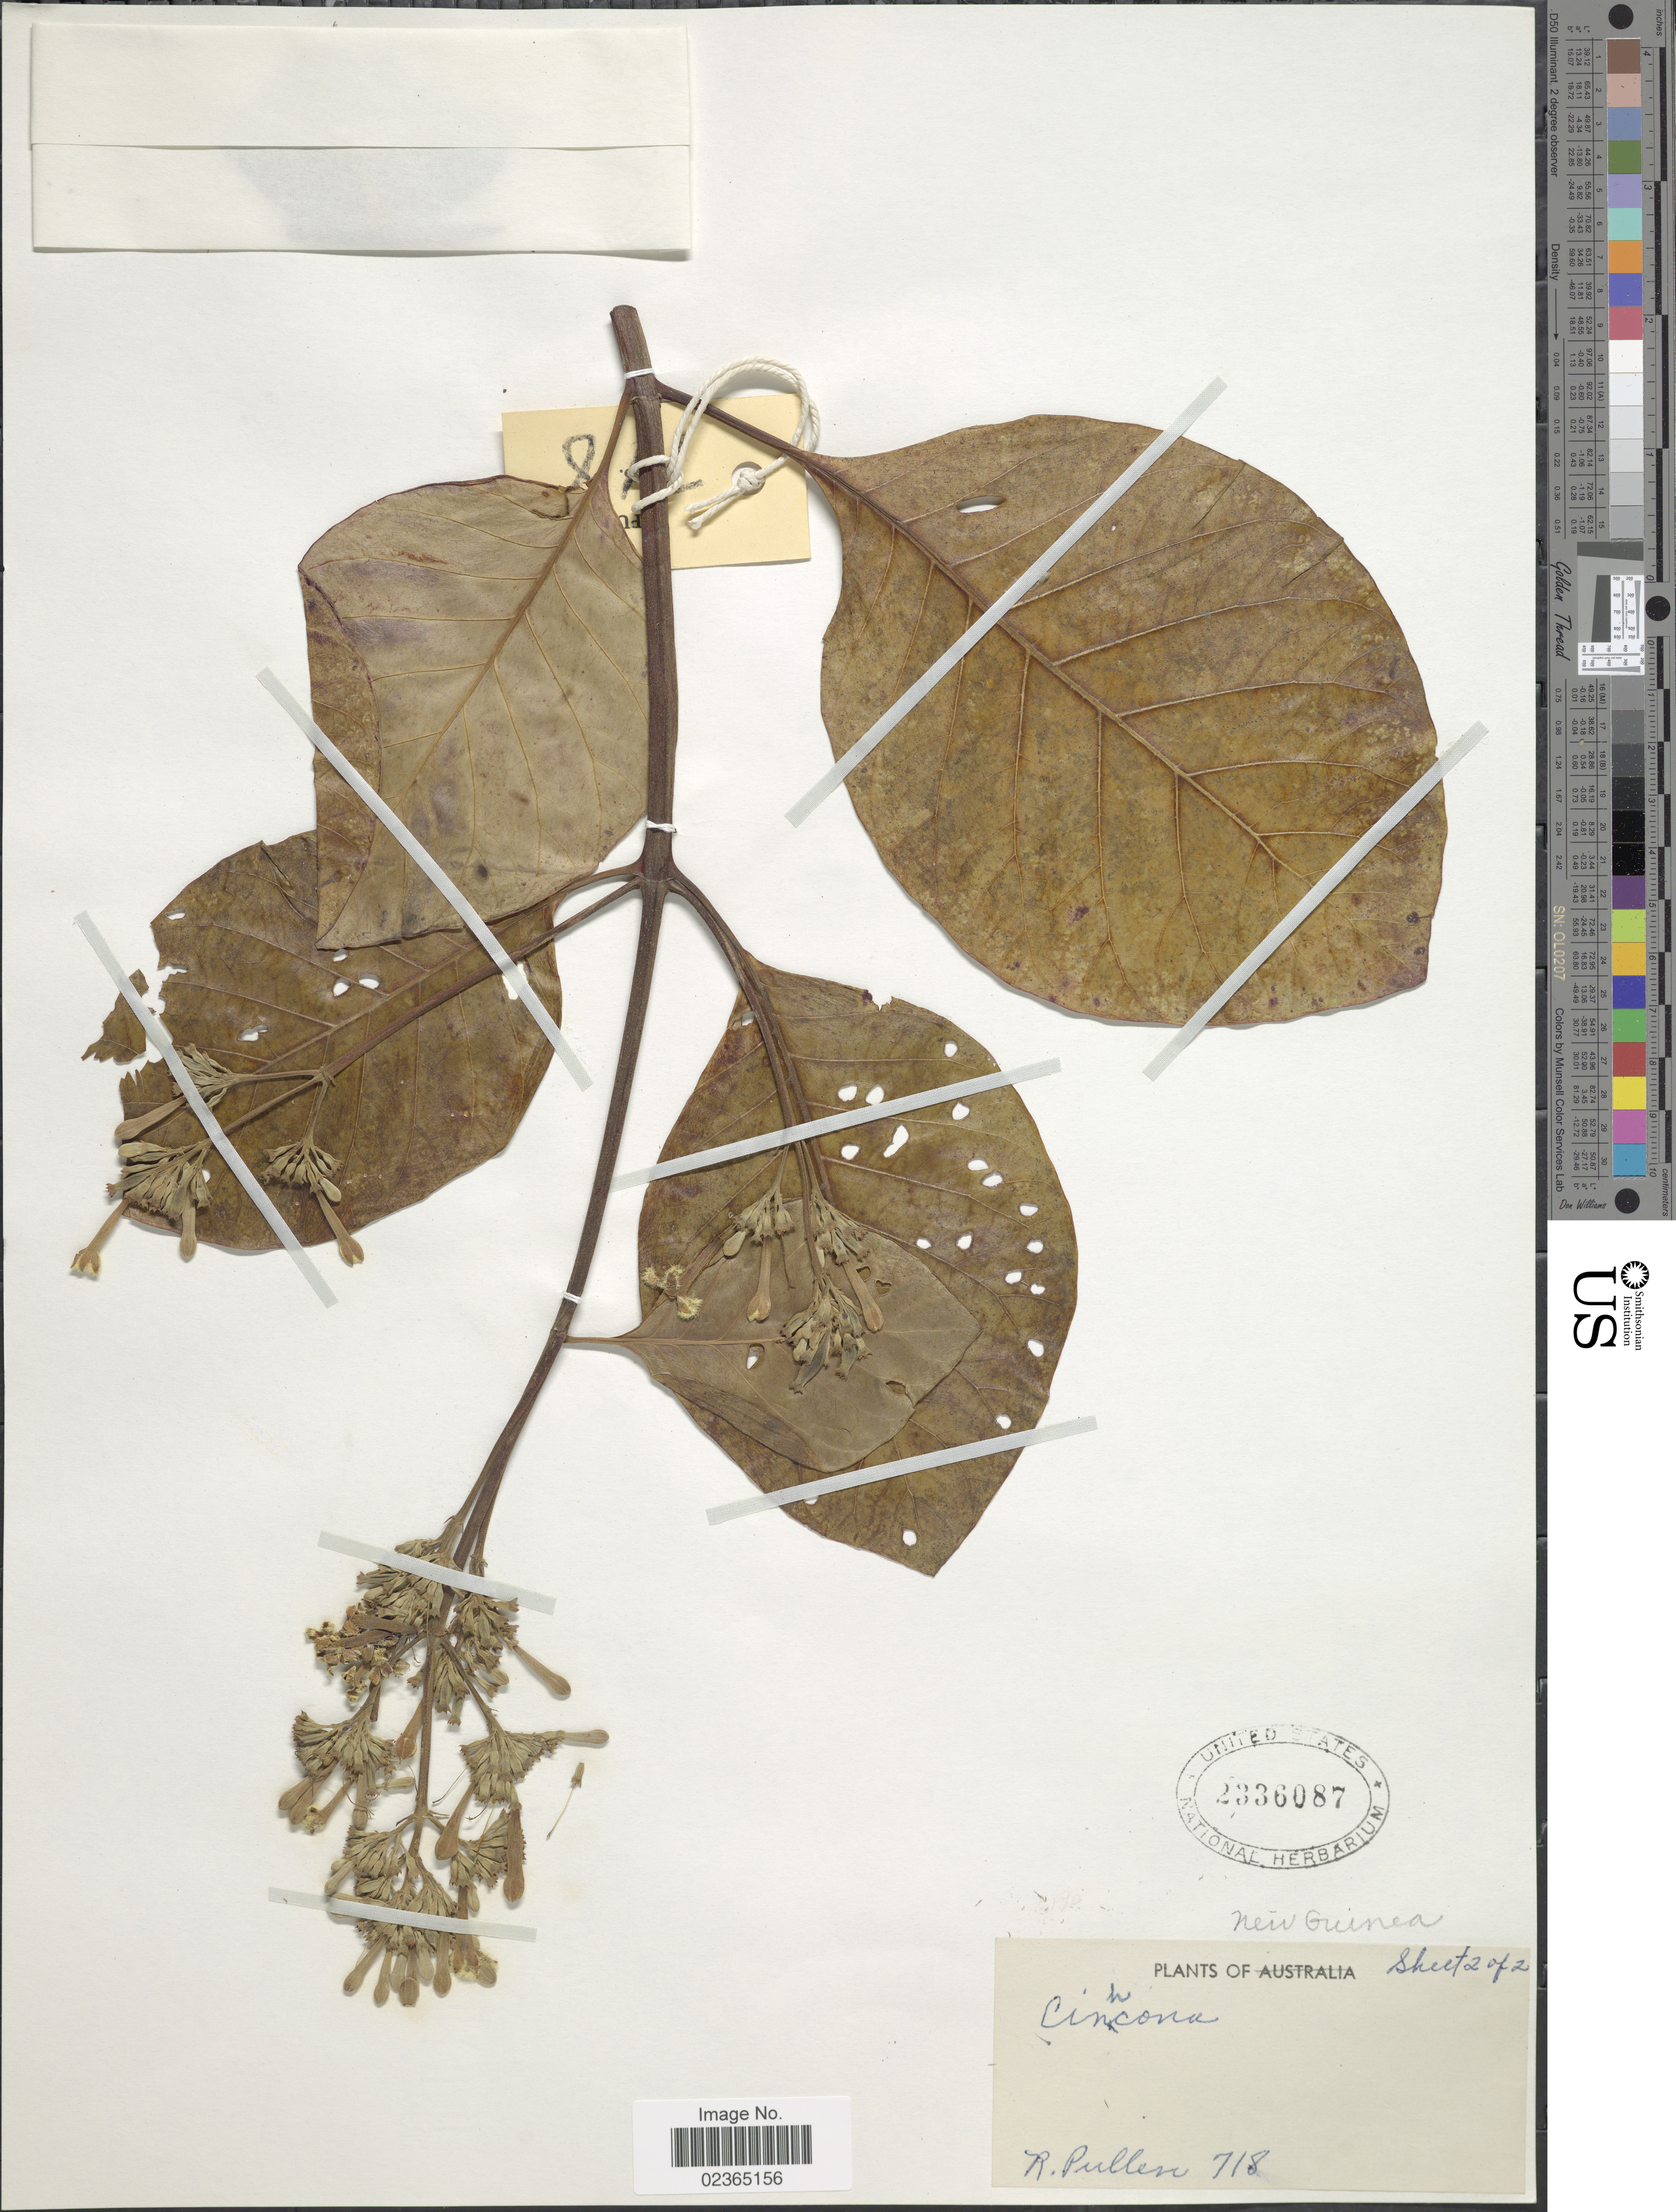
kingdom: Plantae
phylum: Tracheophyta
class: Magnoliopsida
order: Gentianales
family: Rubiaceae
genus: Cinchona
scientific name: Cinchona pubescens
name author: Vahl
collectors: R. Pullen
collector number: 718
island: New Guinea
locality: New Guinea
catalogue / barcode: US 2336087